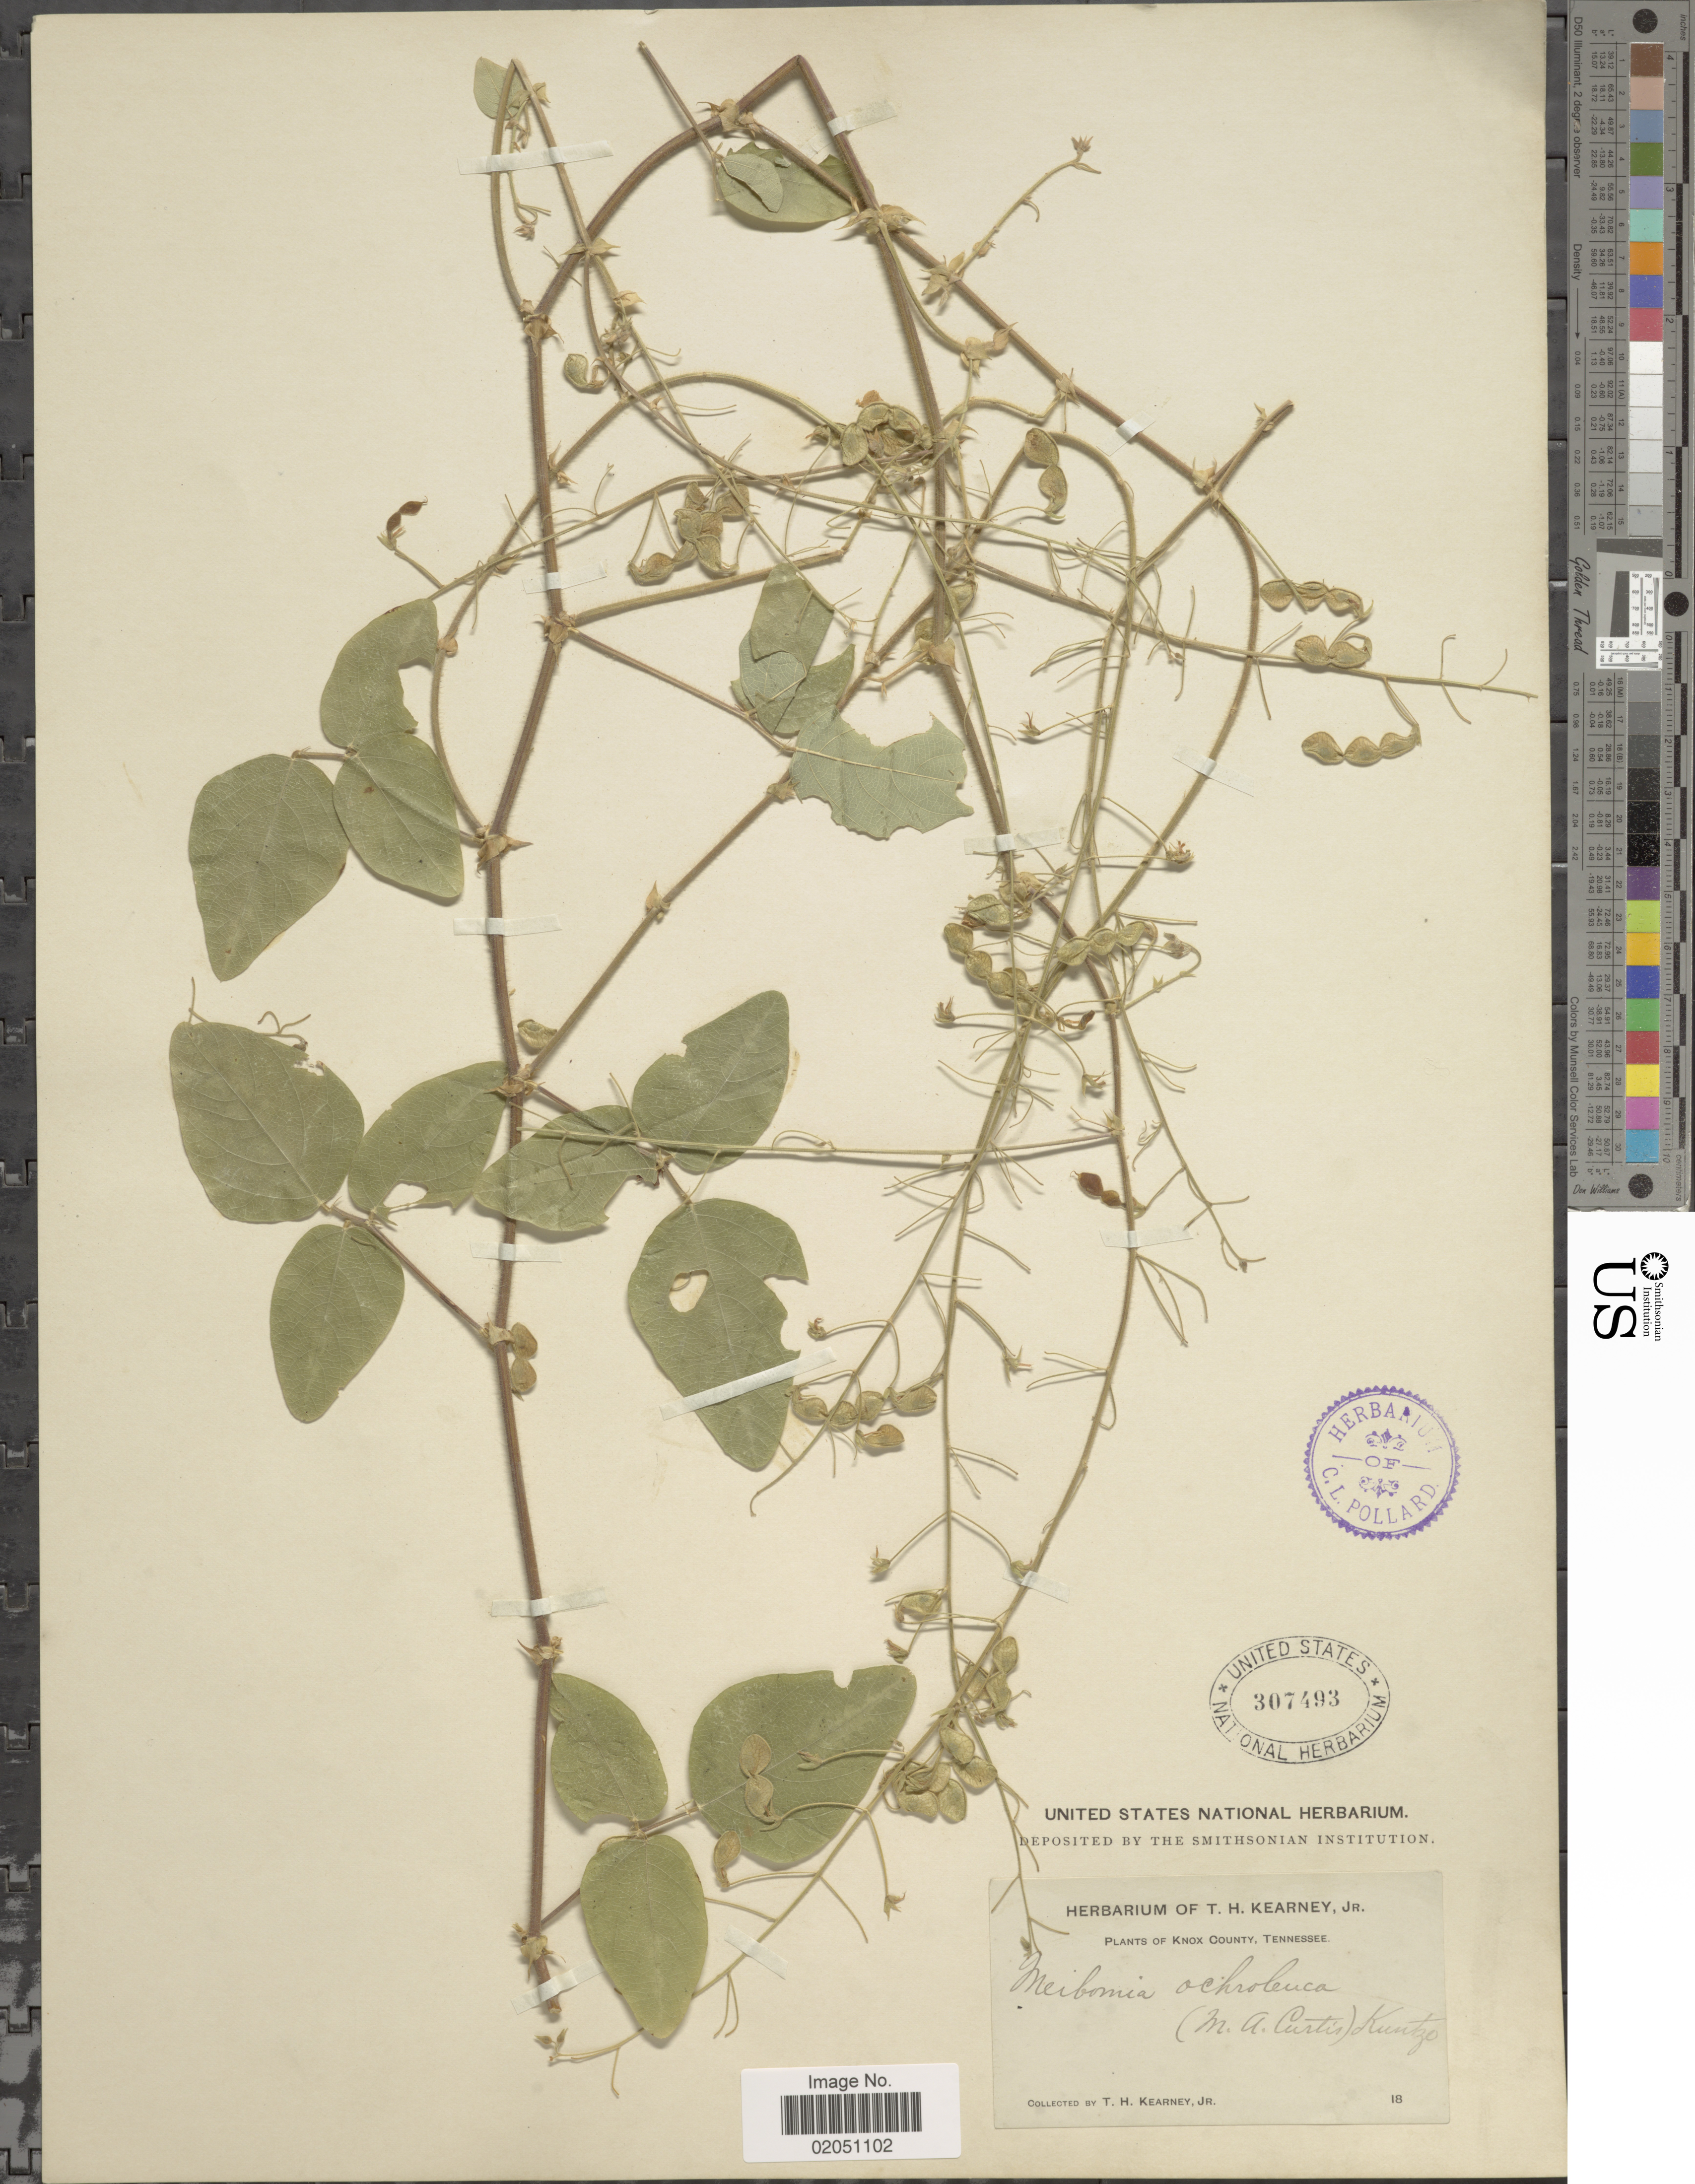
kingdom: Plantae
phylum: Tracheophyta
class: Magnoliopsida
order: Fabales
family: Fabaceae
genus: Desmodium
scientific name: Desmodium ochroleucum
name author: M.A. Curtis ex Canby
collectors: T. H. Kearney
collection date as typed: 18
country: United States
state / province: Tennessee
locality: Knox County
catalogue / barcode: US 307493